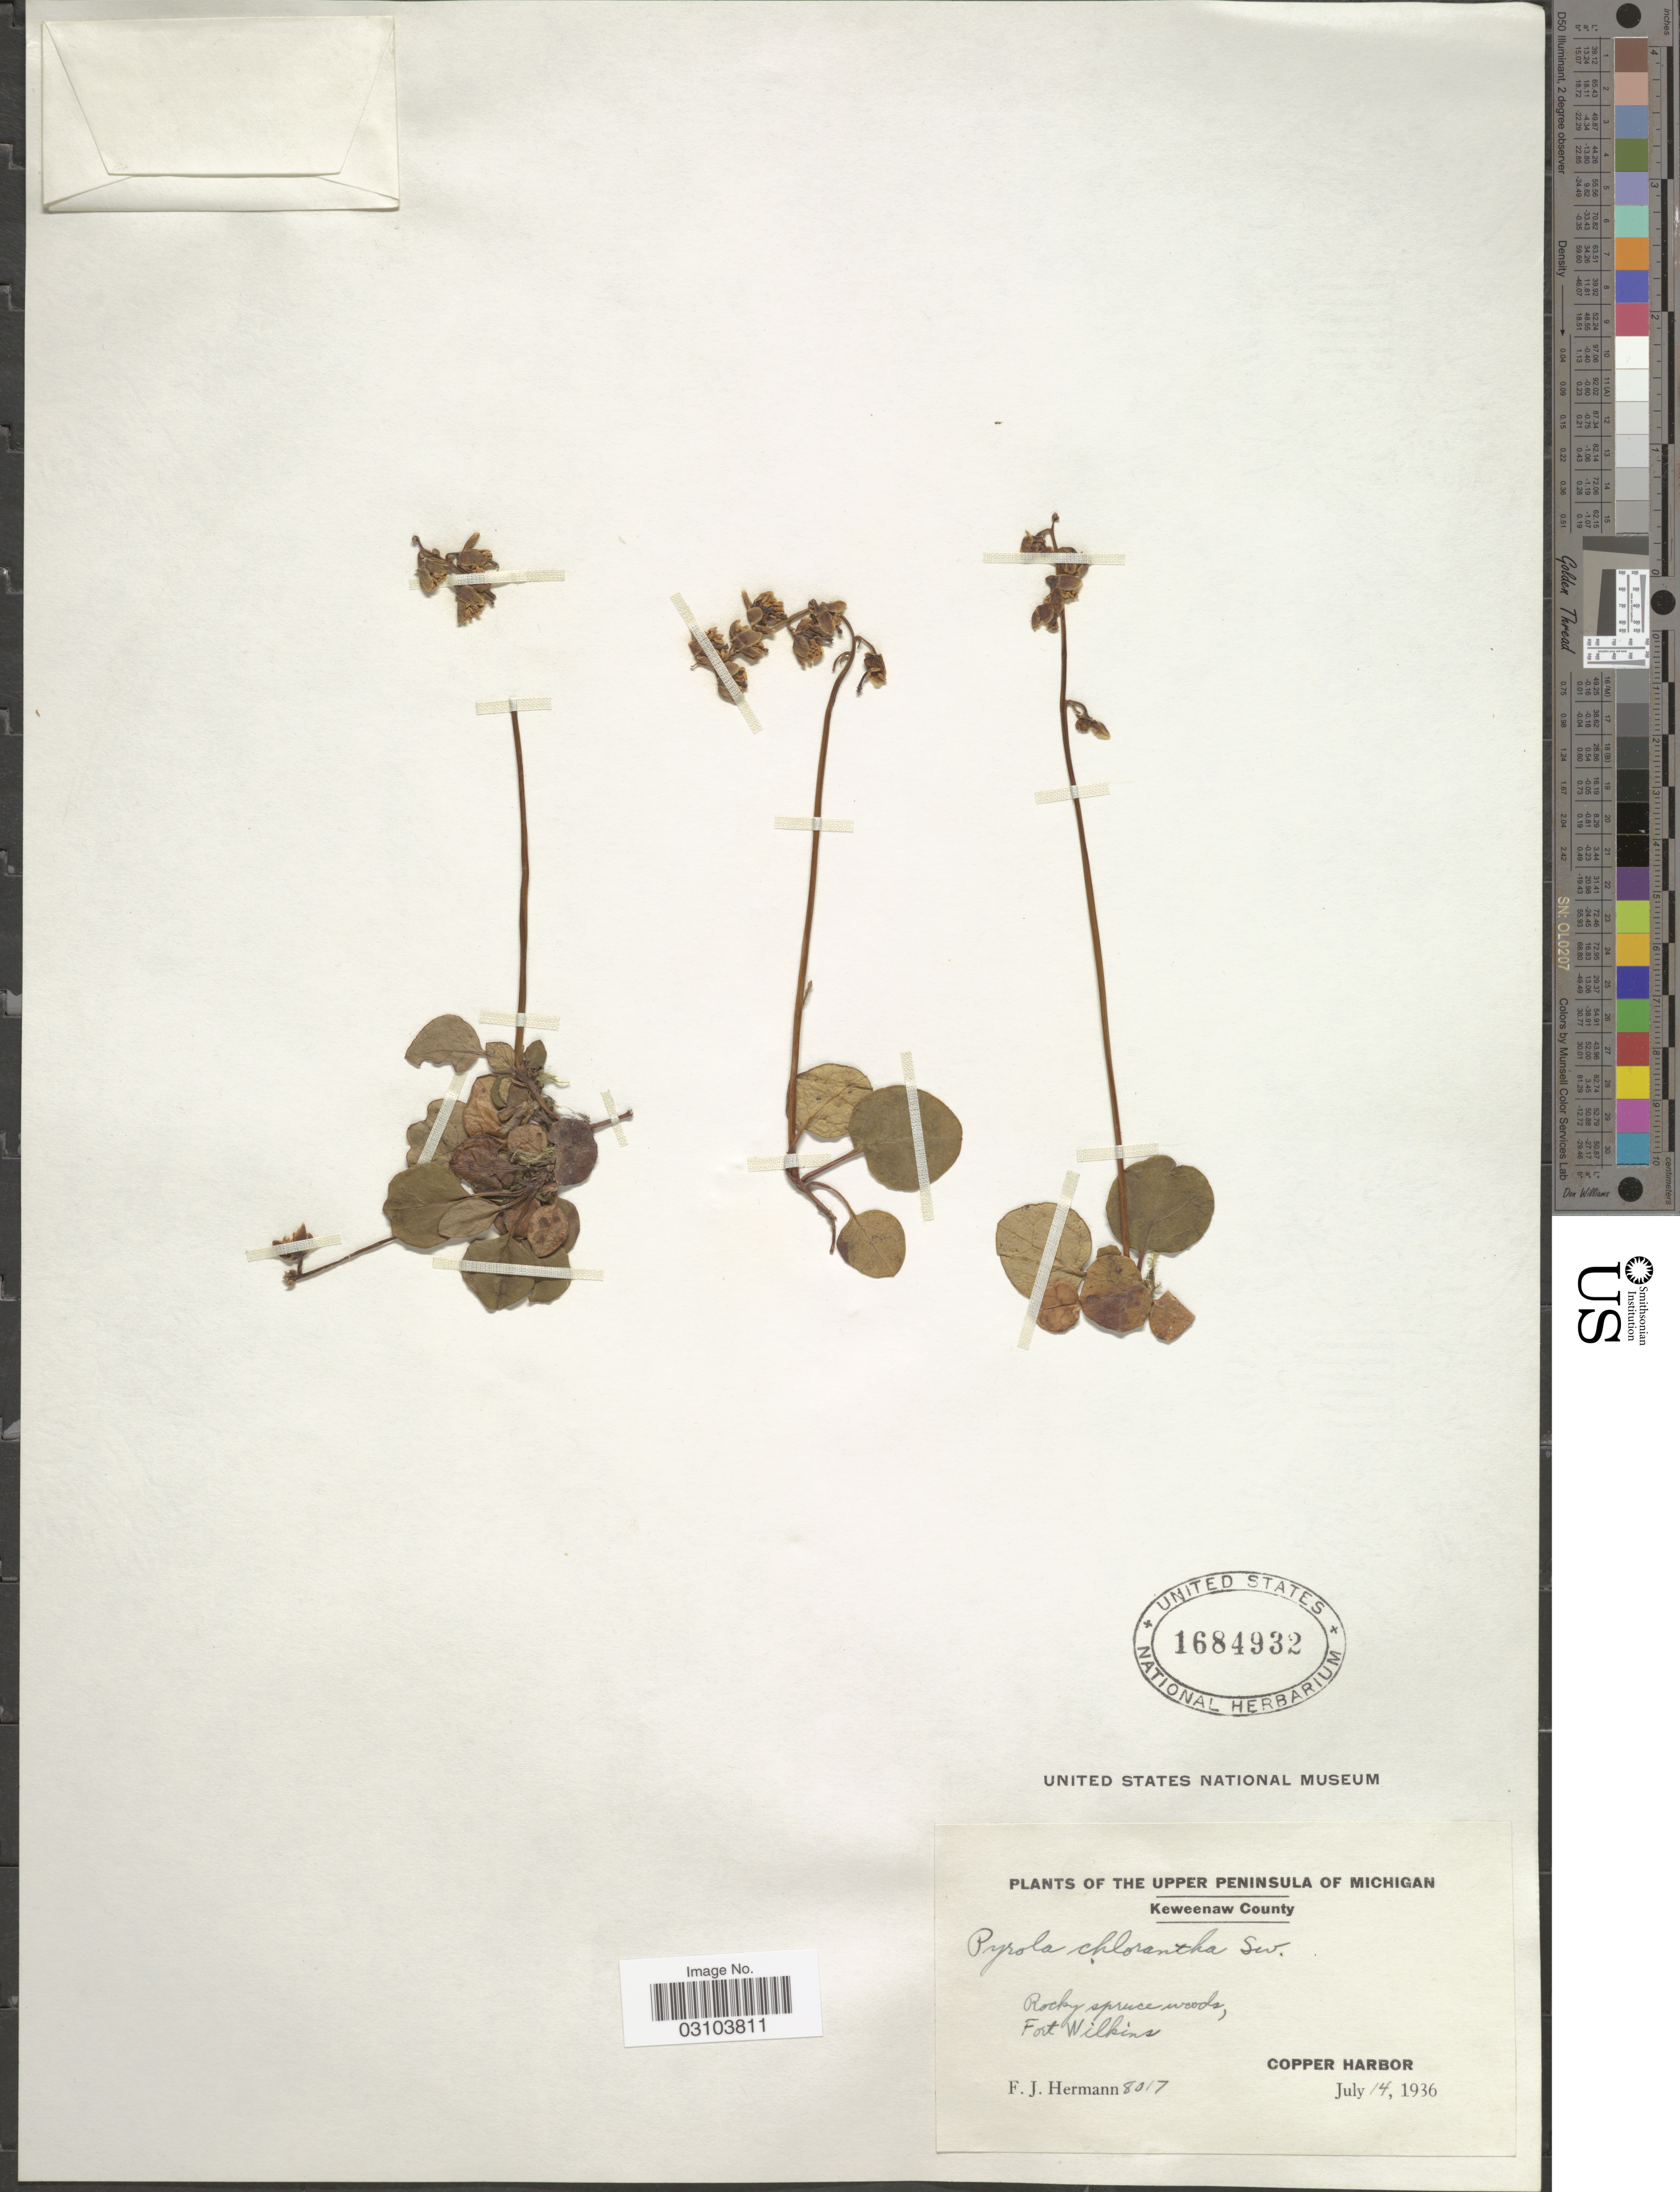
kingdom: Plantae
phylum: Tracheophyta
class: Magnoliopsida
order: Ericales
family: Ericaceae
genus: Pyrola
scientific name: Pyrola chlorantha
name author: Schweigg.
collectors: F. J. Hermann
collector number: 8017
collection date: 1936-07-14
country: United States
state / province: Michigan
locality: The Upper Peninsula of Michigan. Keweenaw County. Fort Wilkins. Copper Harbor.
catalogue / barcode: US 1684932